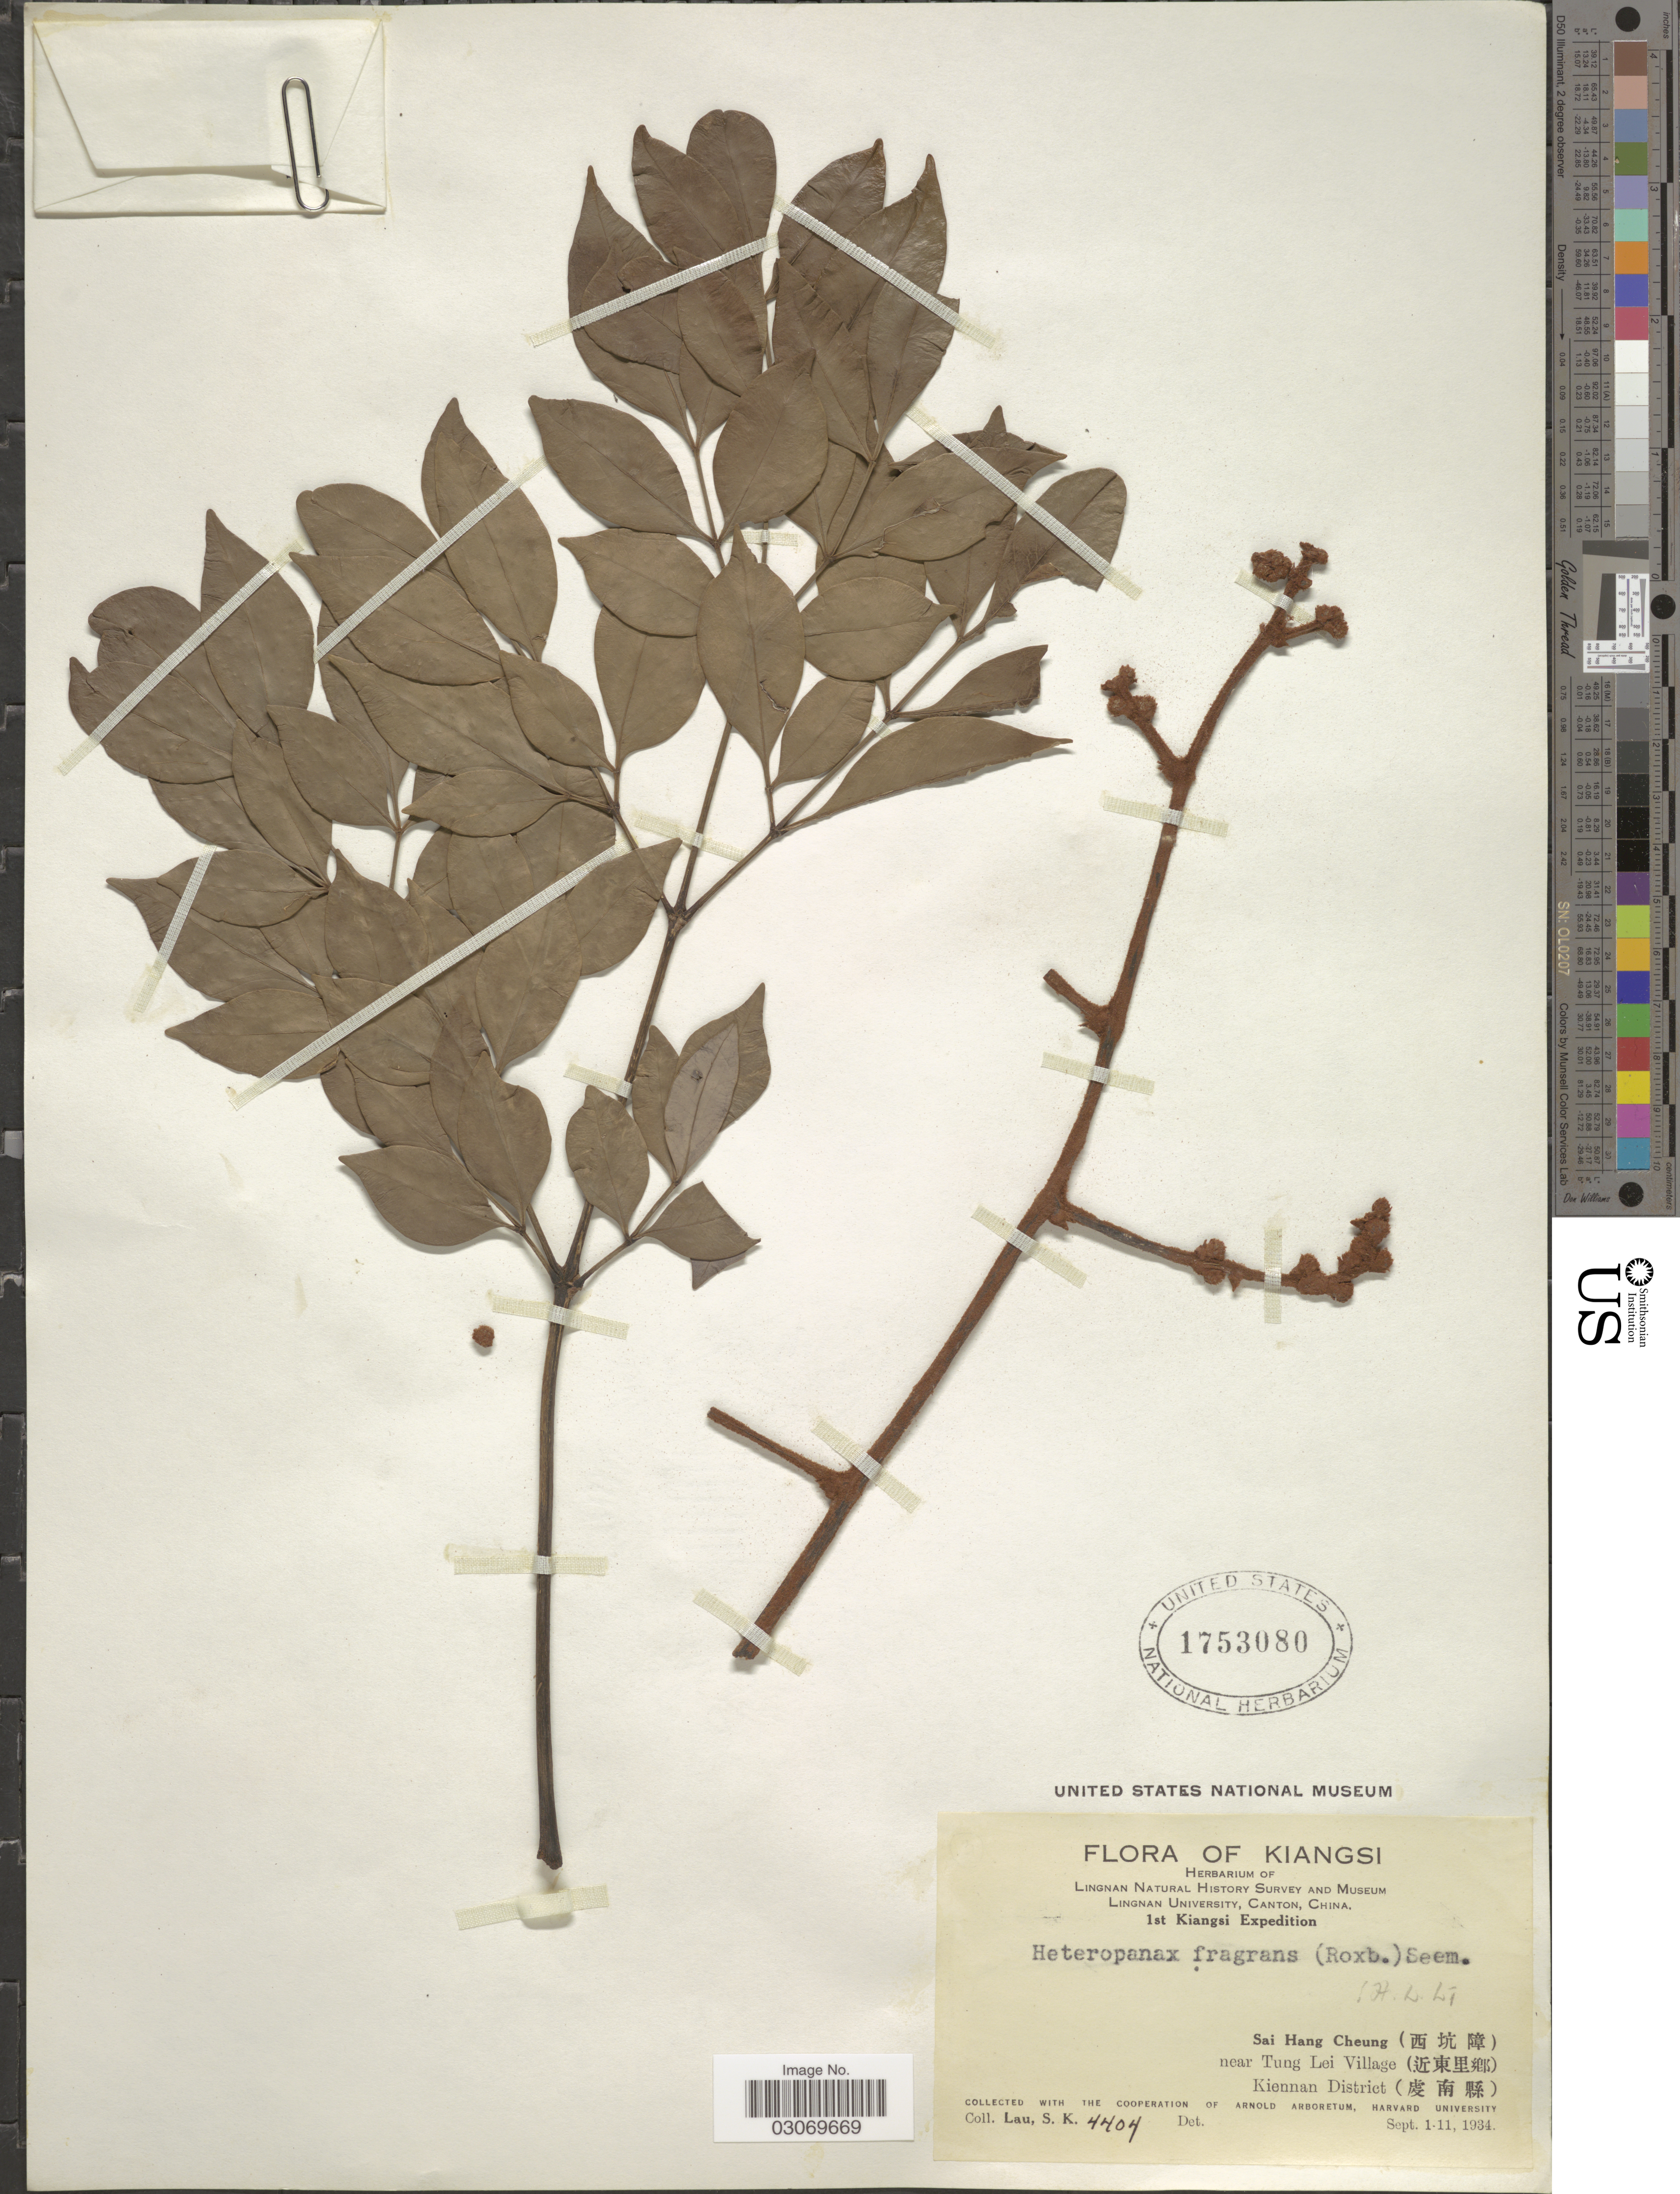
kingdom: Plantae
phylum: Tracheophyta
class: Magnoliopsida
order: Apiales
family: Araliaceae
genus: Heteropanax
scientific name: Heteropanax fragrans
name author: (Roxb.) Seem.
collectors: S. K. Lau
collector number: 4404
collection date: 1934-09-01/1934-09-11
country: China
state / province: Jiangxi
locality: Sai Hang Cheung, near Tung Lei Village, Kiennan District.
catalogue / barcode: US 1753080